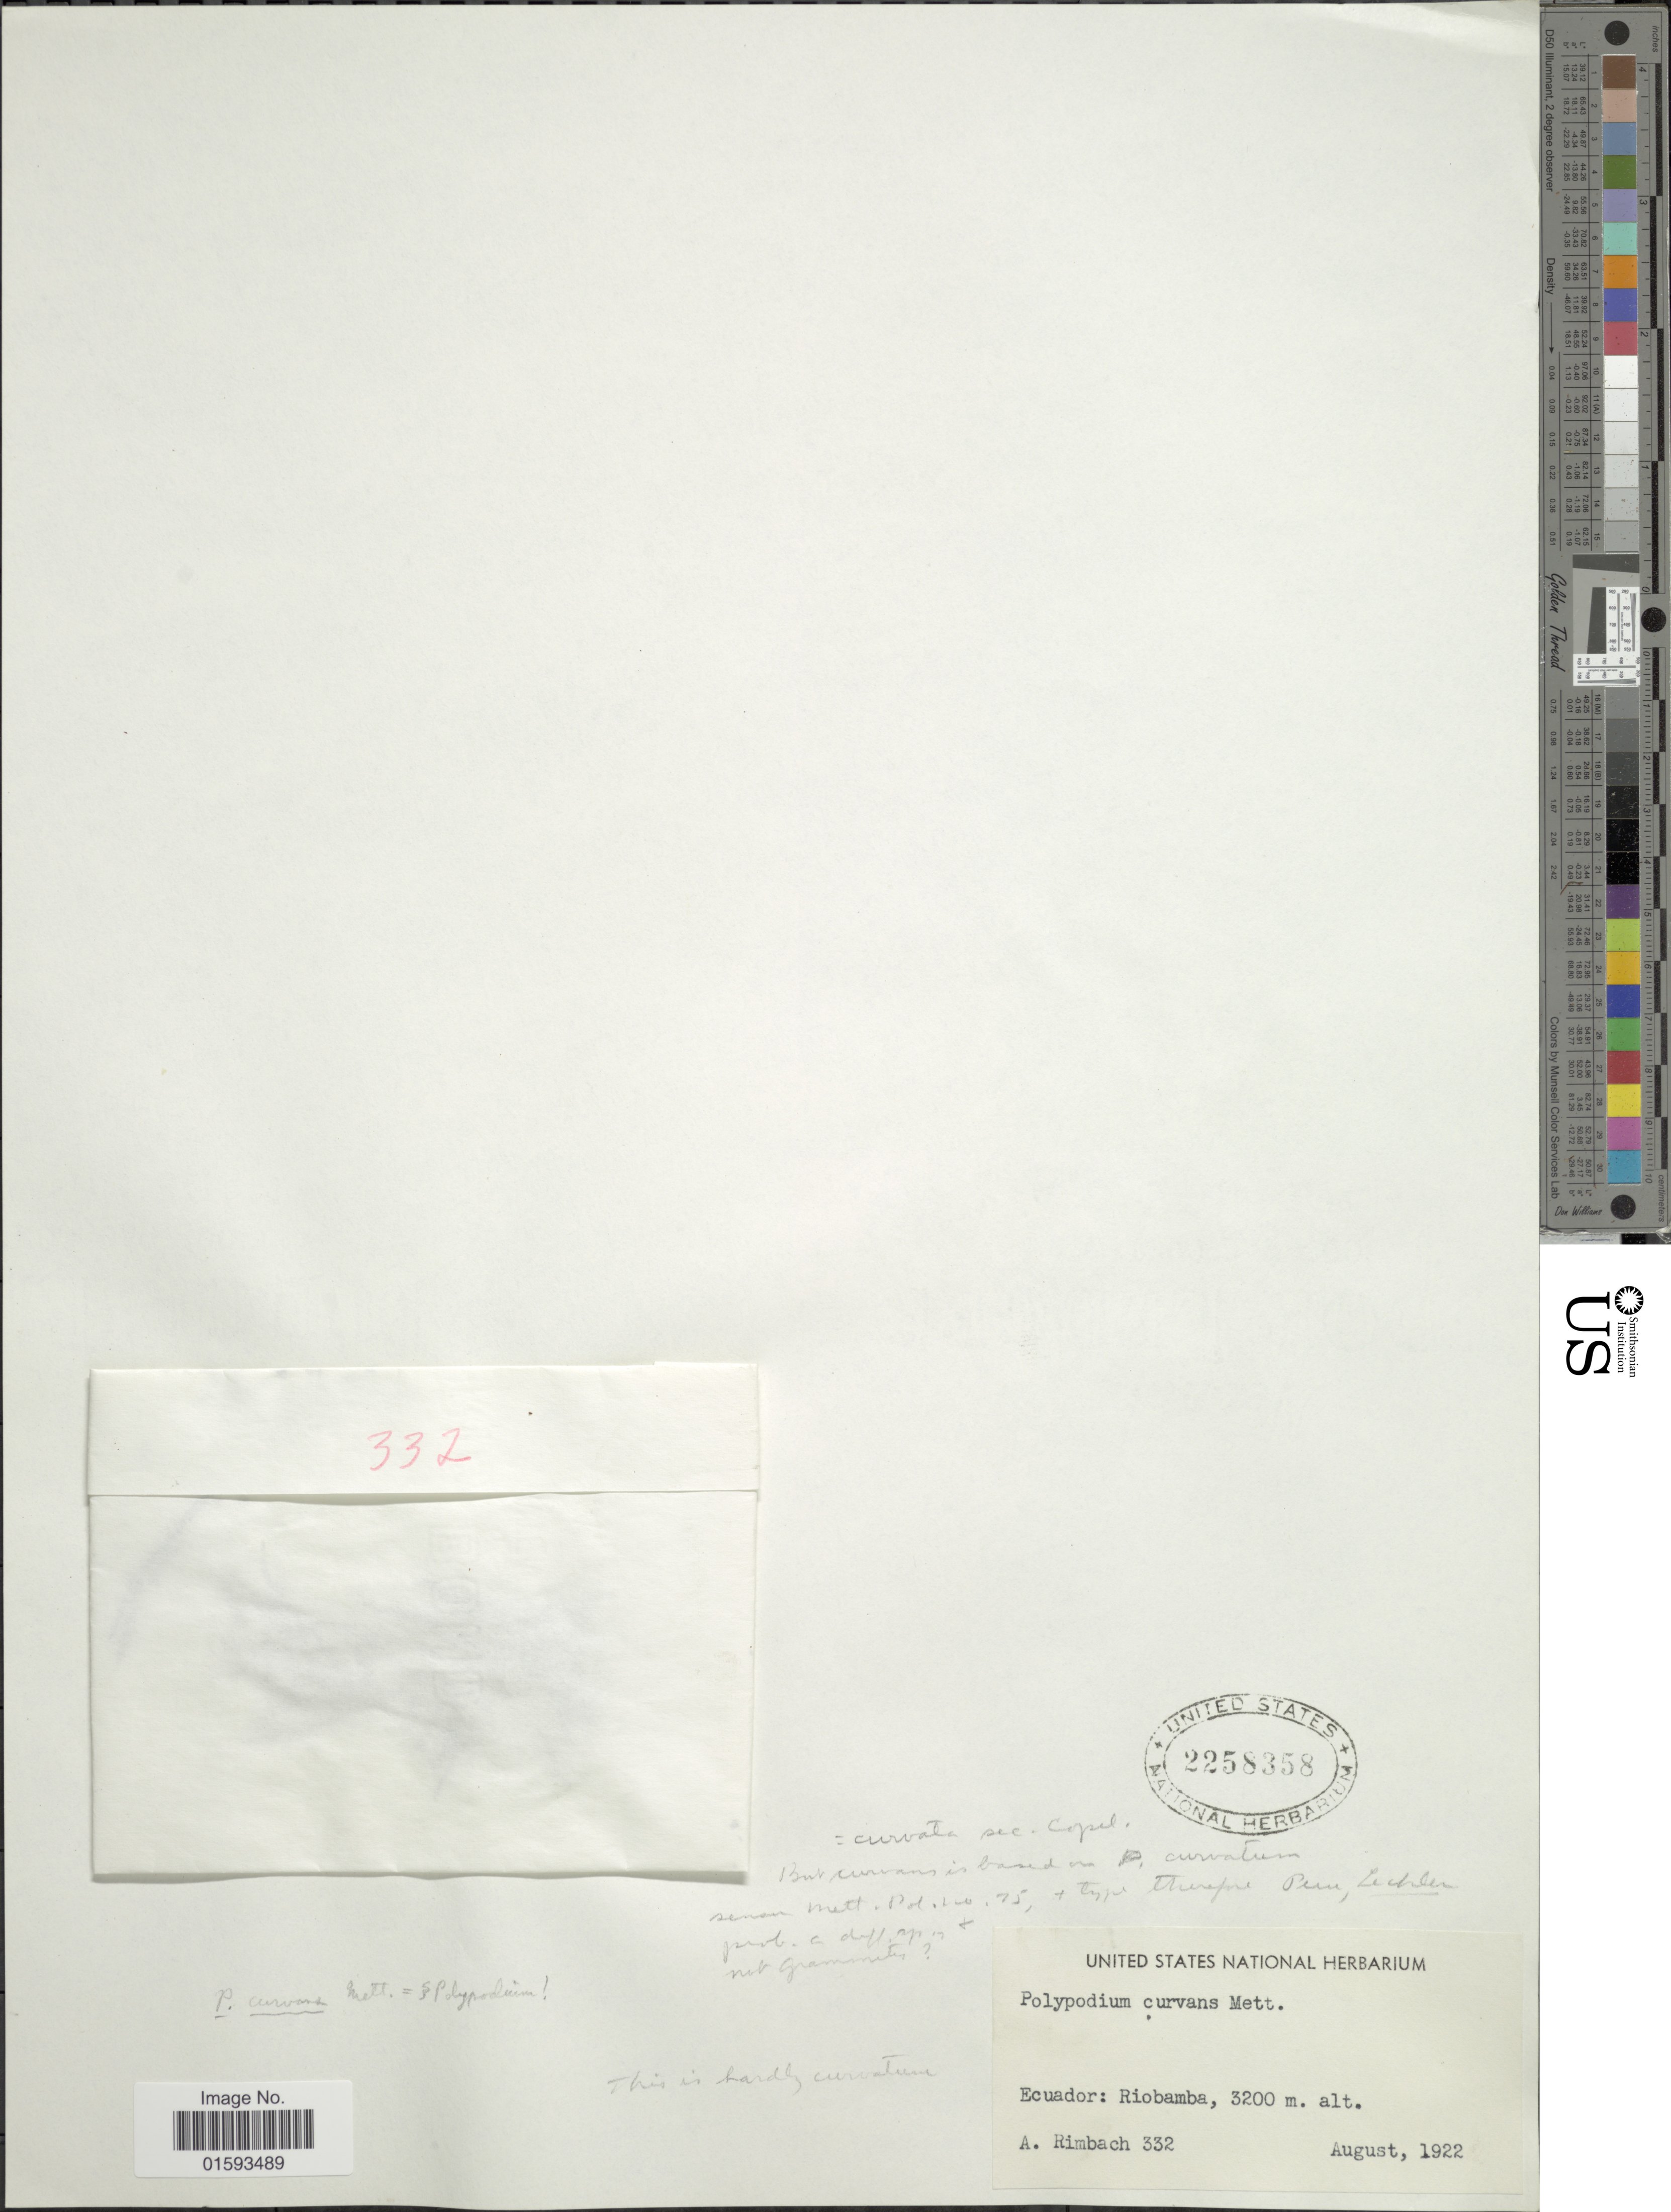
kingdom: Plantae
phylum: Tracheophyta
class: Polypodiopsida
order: Polypodiales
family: Polypodiaceae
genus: Pecluma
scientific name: Pecluma curvans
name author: (Mett.) Price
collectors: A. Rimbach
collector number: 332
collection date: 1922-08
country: Ecuador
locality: Riobamba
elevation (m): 3200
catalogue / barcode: US 2258358